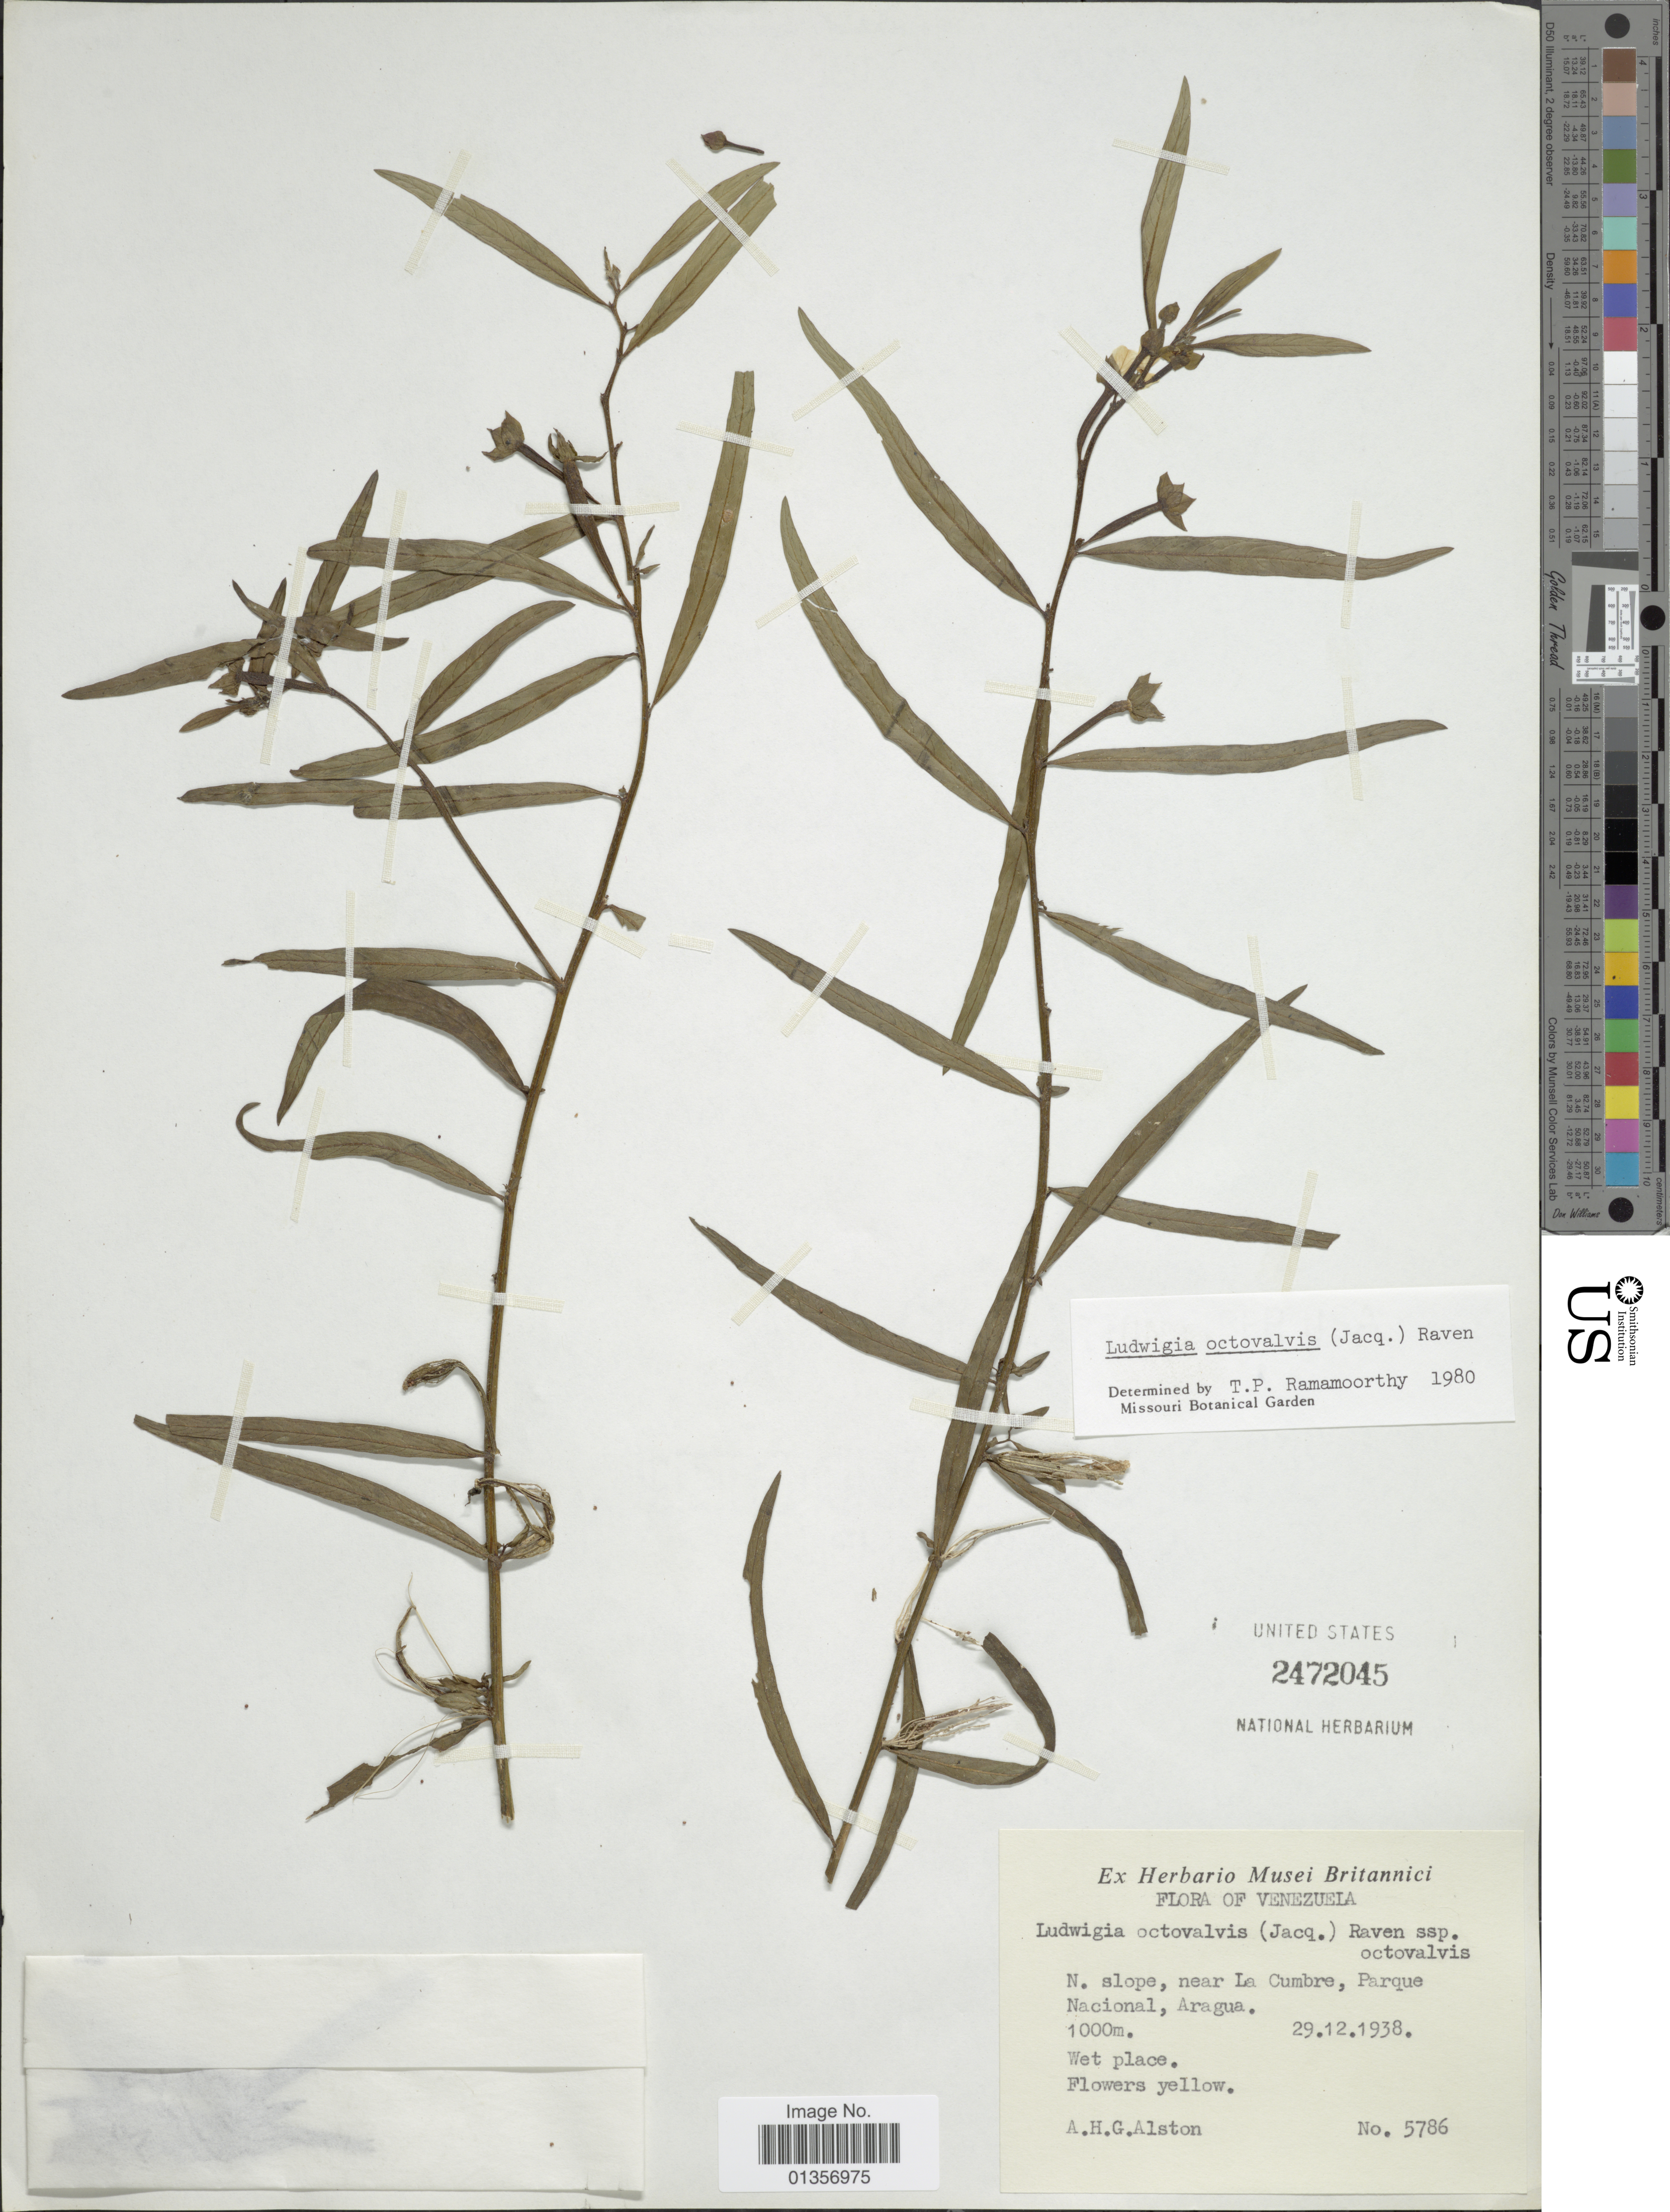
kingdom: Plantae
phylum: Tracheophyta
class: Magnoliopsida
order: Myrtales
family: Onagraceae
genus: Ludwigia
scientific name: Ludwigia octovalvis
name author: (Jacq.) P.H. Raven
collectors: A. H. Alston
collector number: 5786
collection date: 1938-12-29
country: Venezuela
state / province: Aragua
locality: N. slope, near La Cumbre, Parque Nacional, Aragua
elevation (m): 1000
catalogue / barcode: US 2472045